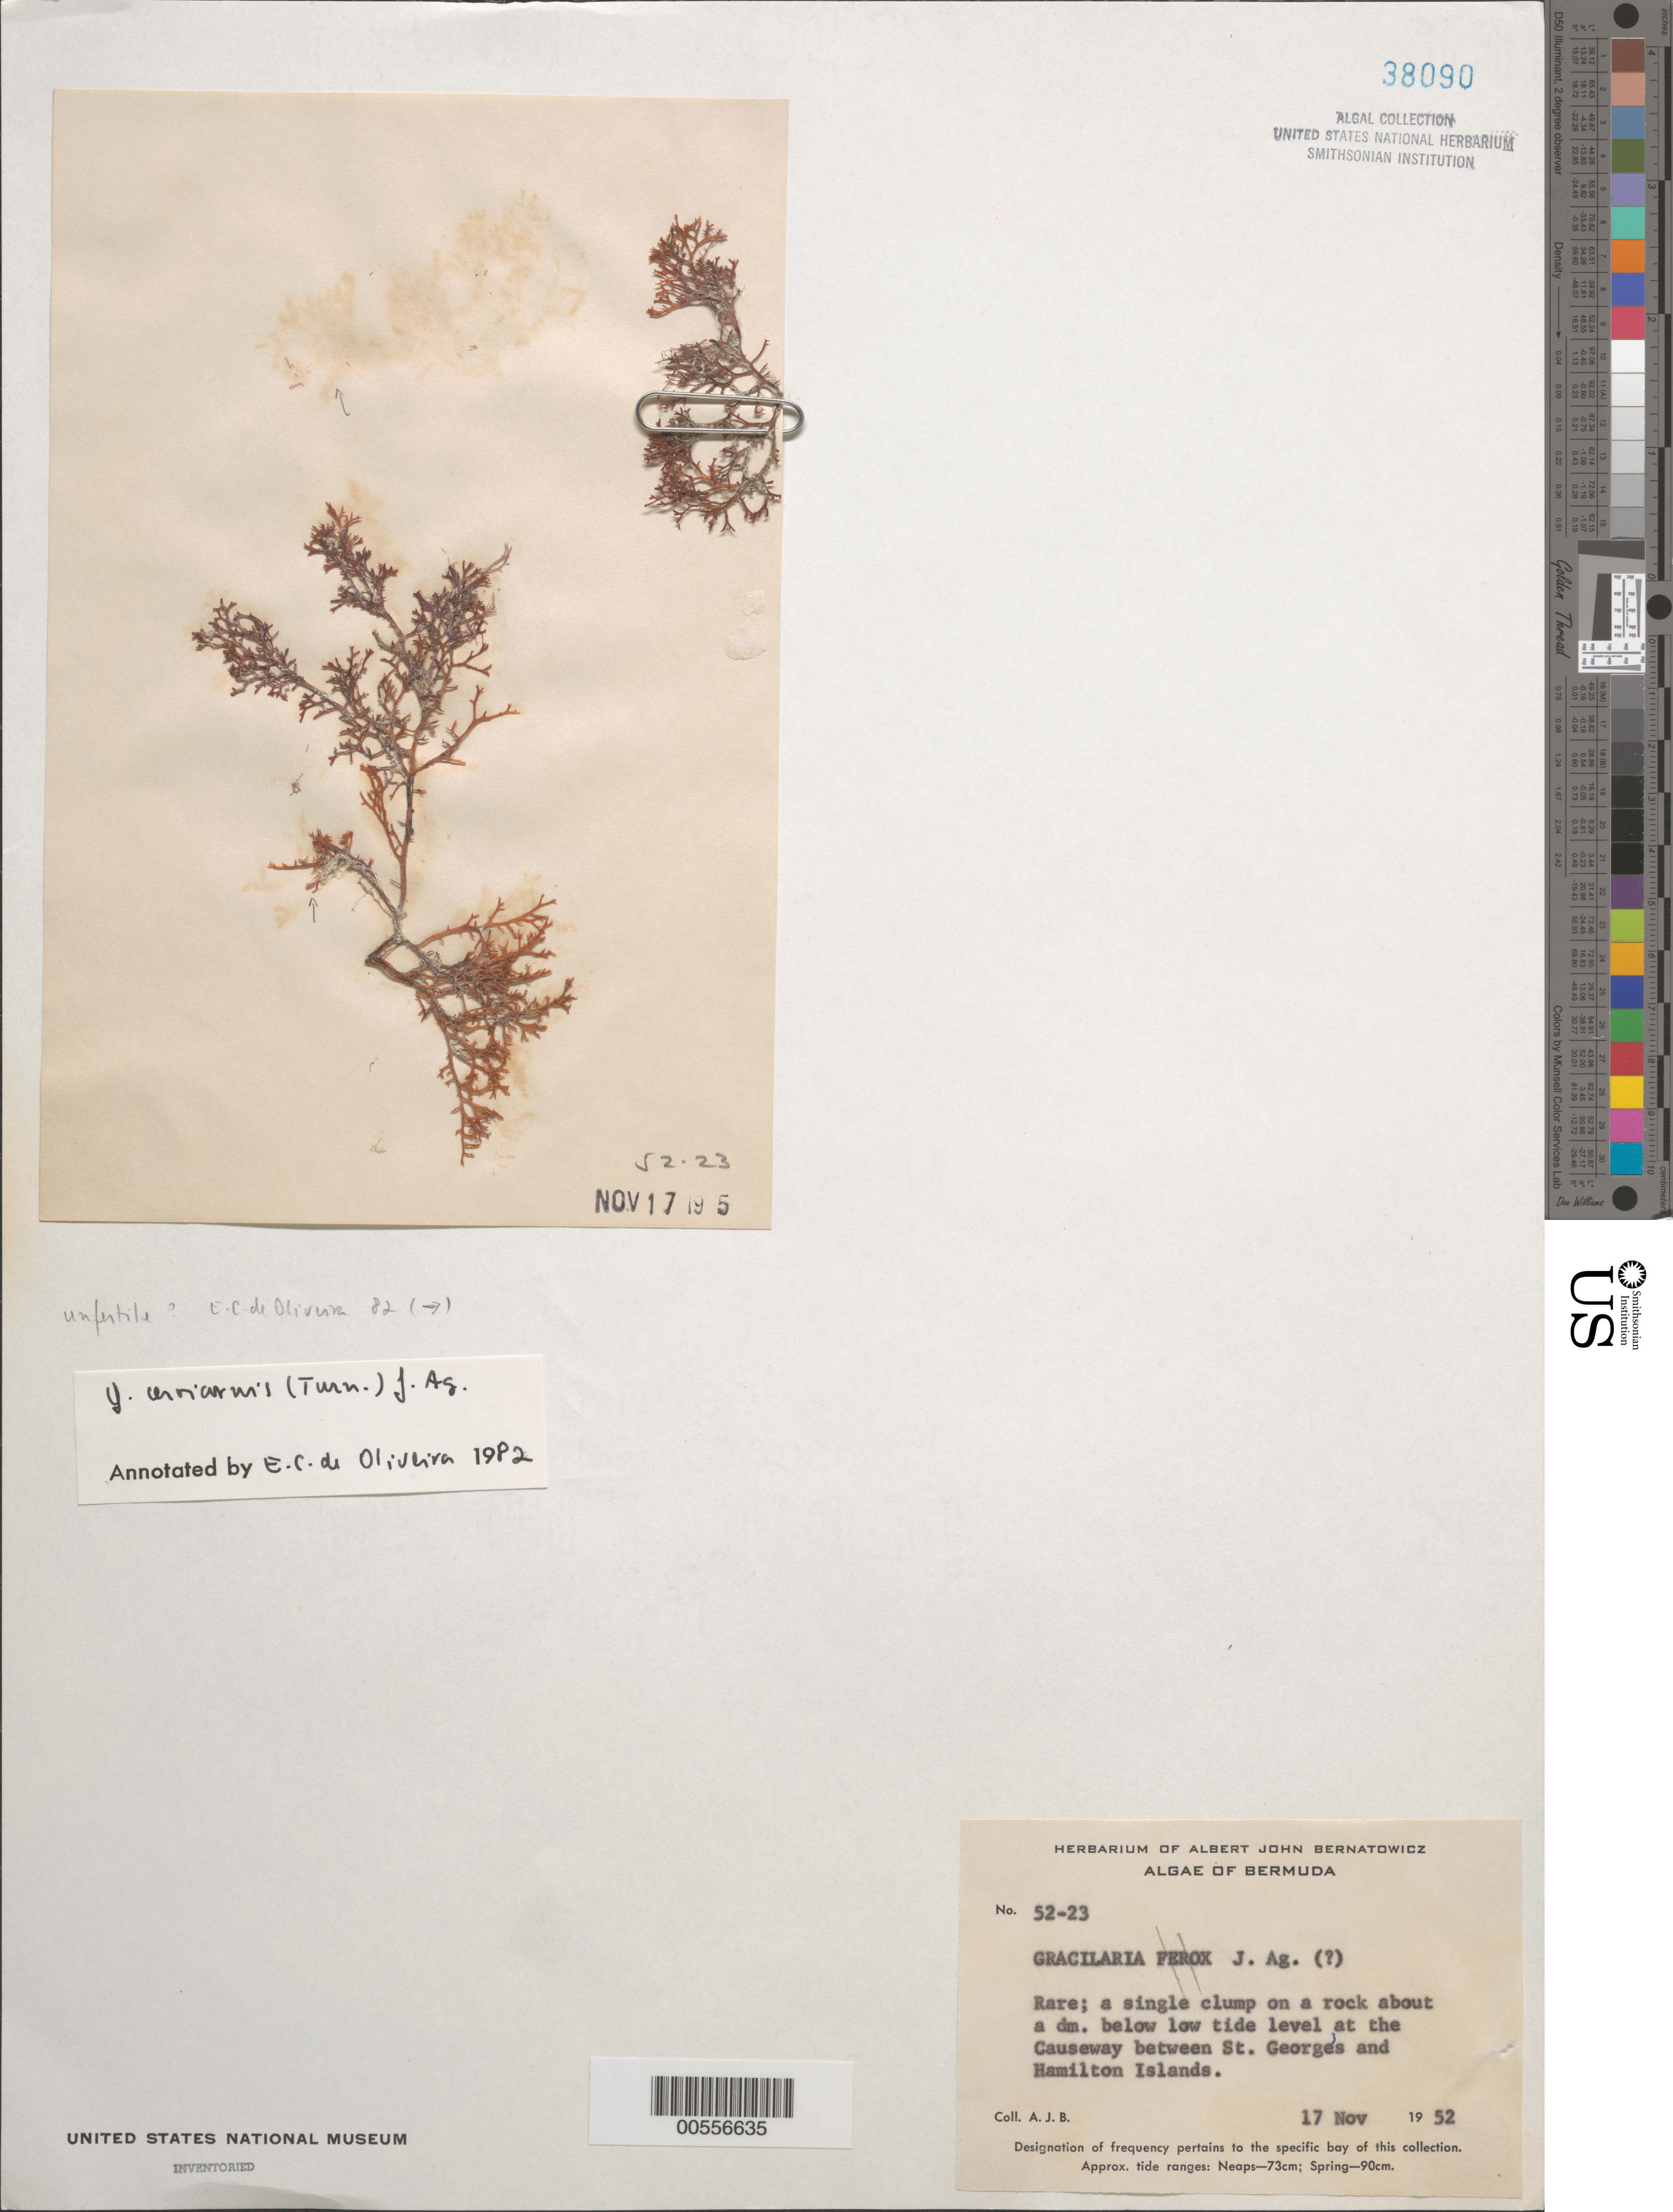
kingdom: Plantae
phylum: Rhodophyta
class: Florideophyceae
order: Gracilariales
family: Gracilariaceae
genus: Gracilaria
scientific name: Gracilaria cervicornis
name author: (Turner) J. Agardh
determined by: Oliveira, E. C. de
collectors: A. Bernatowicz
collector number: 52-23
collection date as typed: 17 Nov 1952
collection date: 1952-11-17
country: Bermuda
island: Bermuda Island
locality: Causeway between St. George's Island and Bermuda Island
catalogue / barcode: US 38090